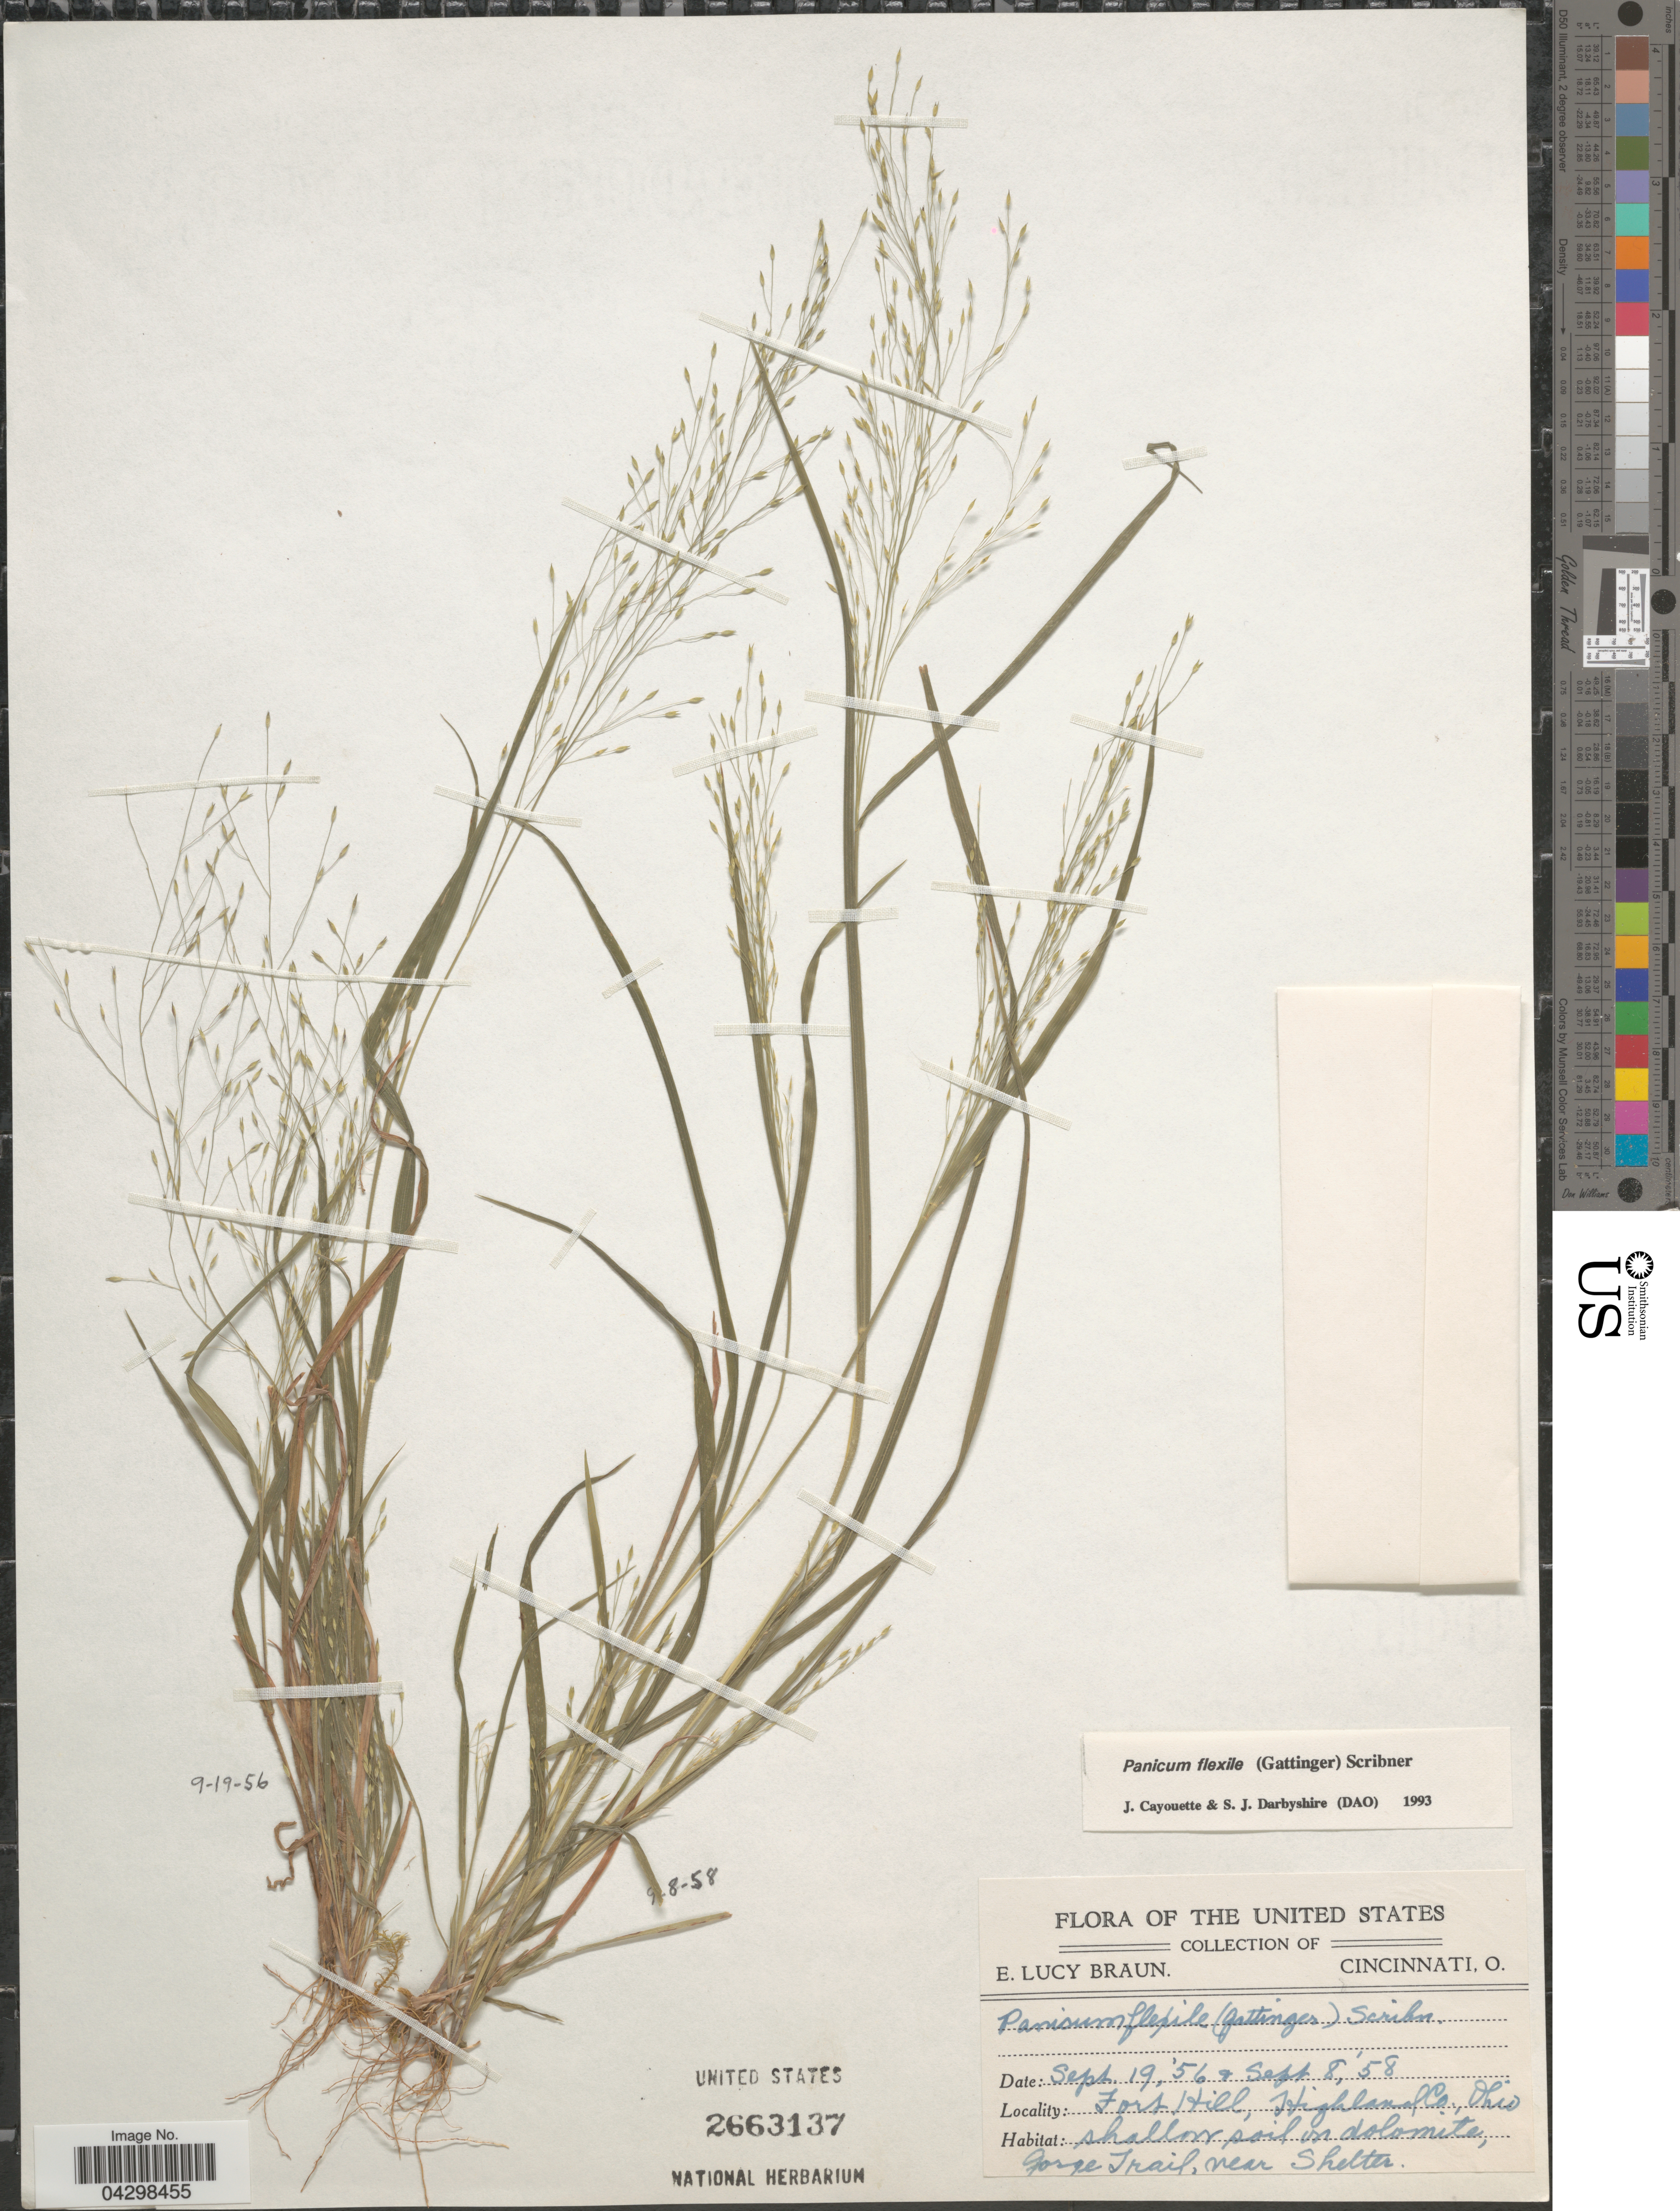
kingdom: Plantae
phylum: Tracheophyta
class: Liliopsida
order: Poales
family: Poaceae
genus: Panicum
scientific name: Panicum flexile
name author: (Gatt.) Scribn.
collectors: E. L. Braun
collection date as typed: Transcribed d/m/y: 19/9/56 to 8/9/58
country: United States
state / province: Ohio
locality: The United States. Fort Hill, Highland Co. Gorge Trail, near Shelter.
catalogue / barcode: US 2663137